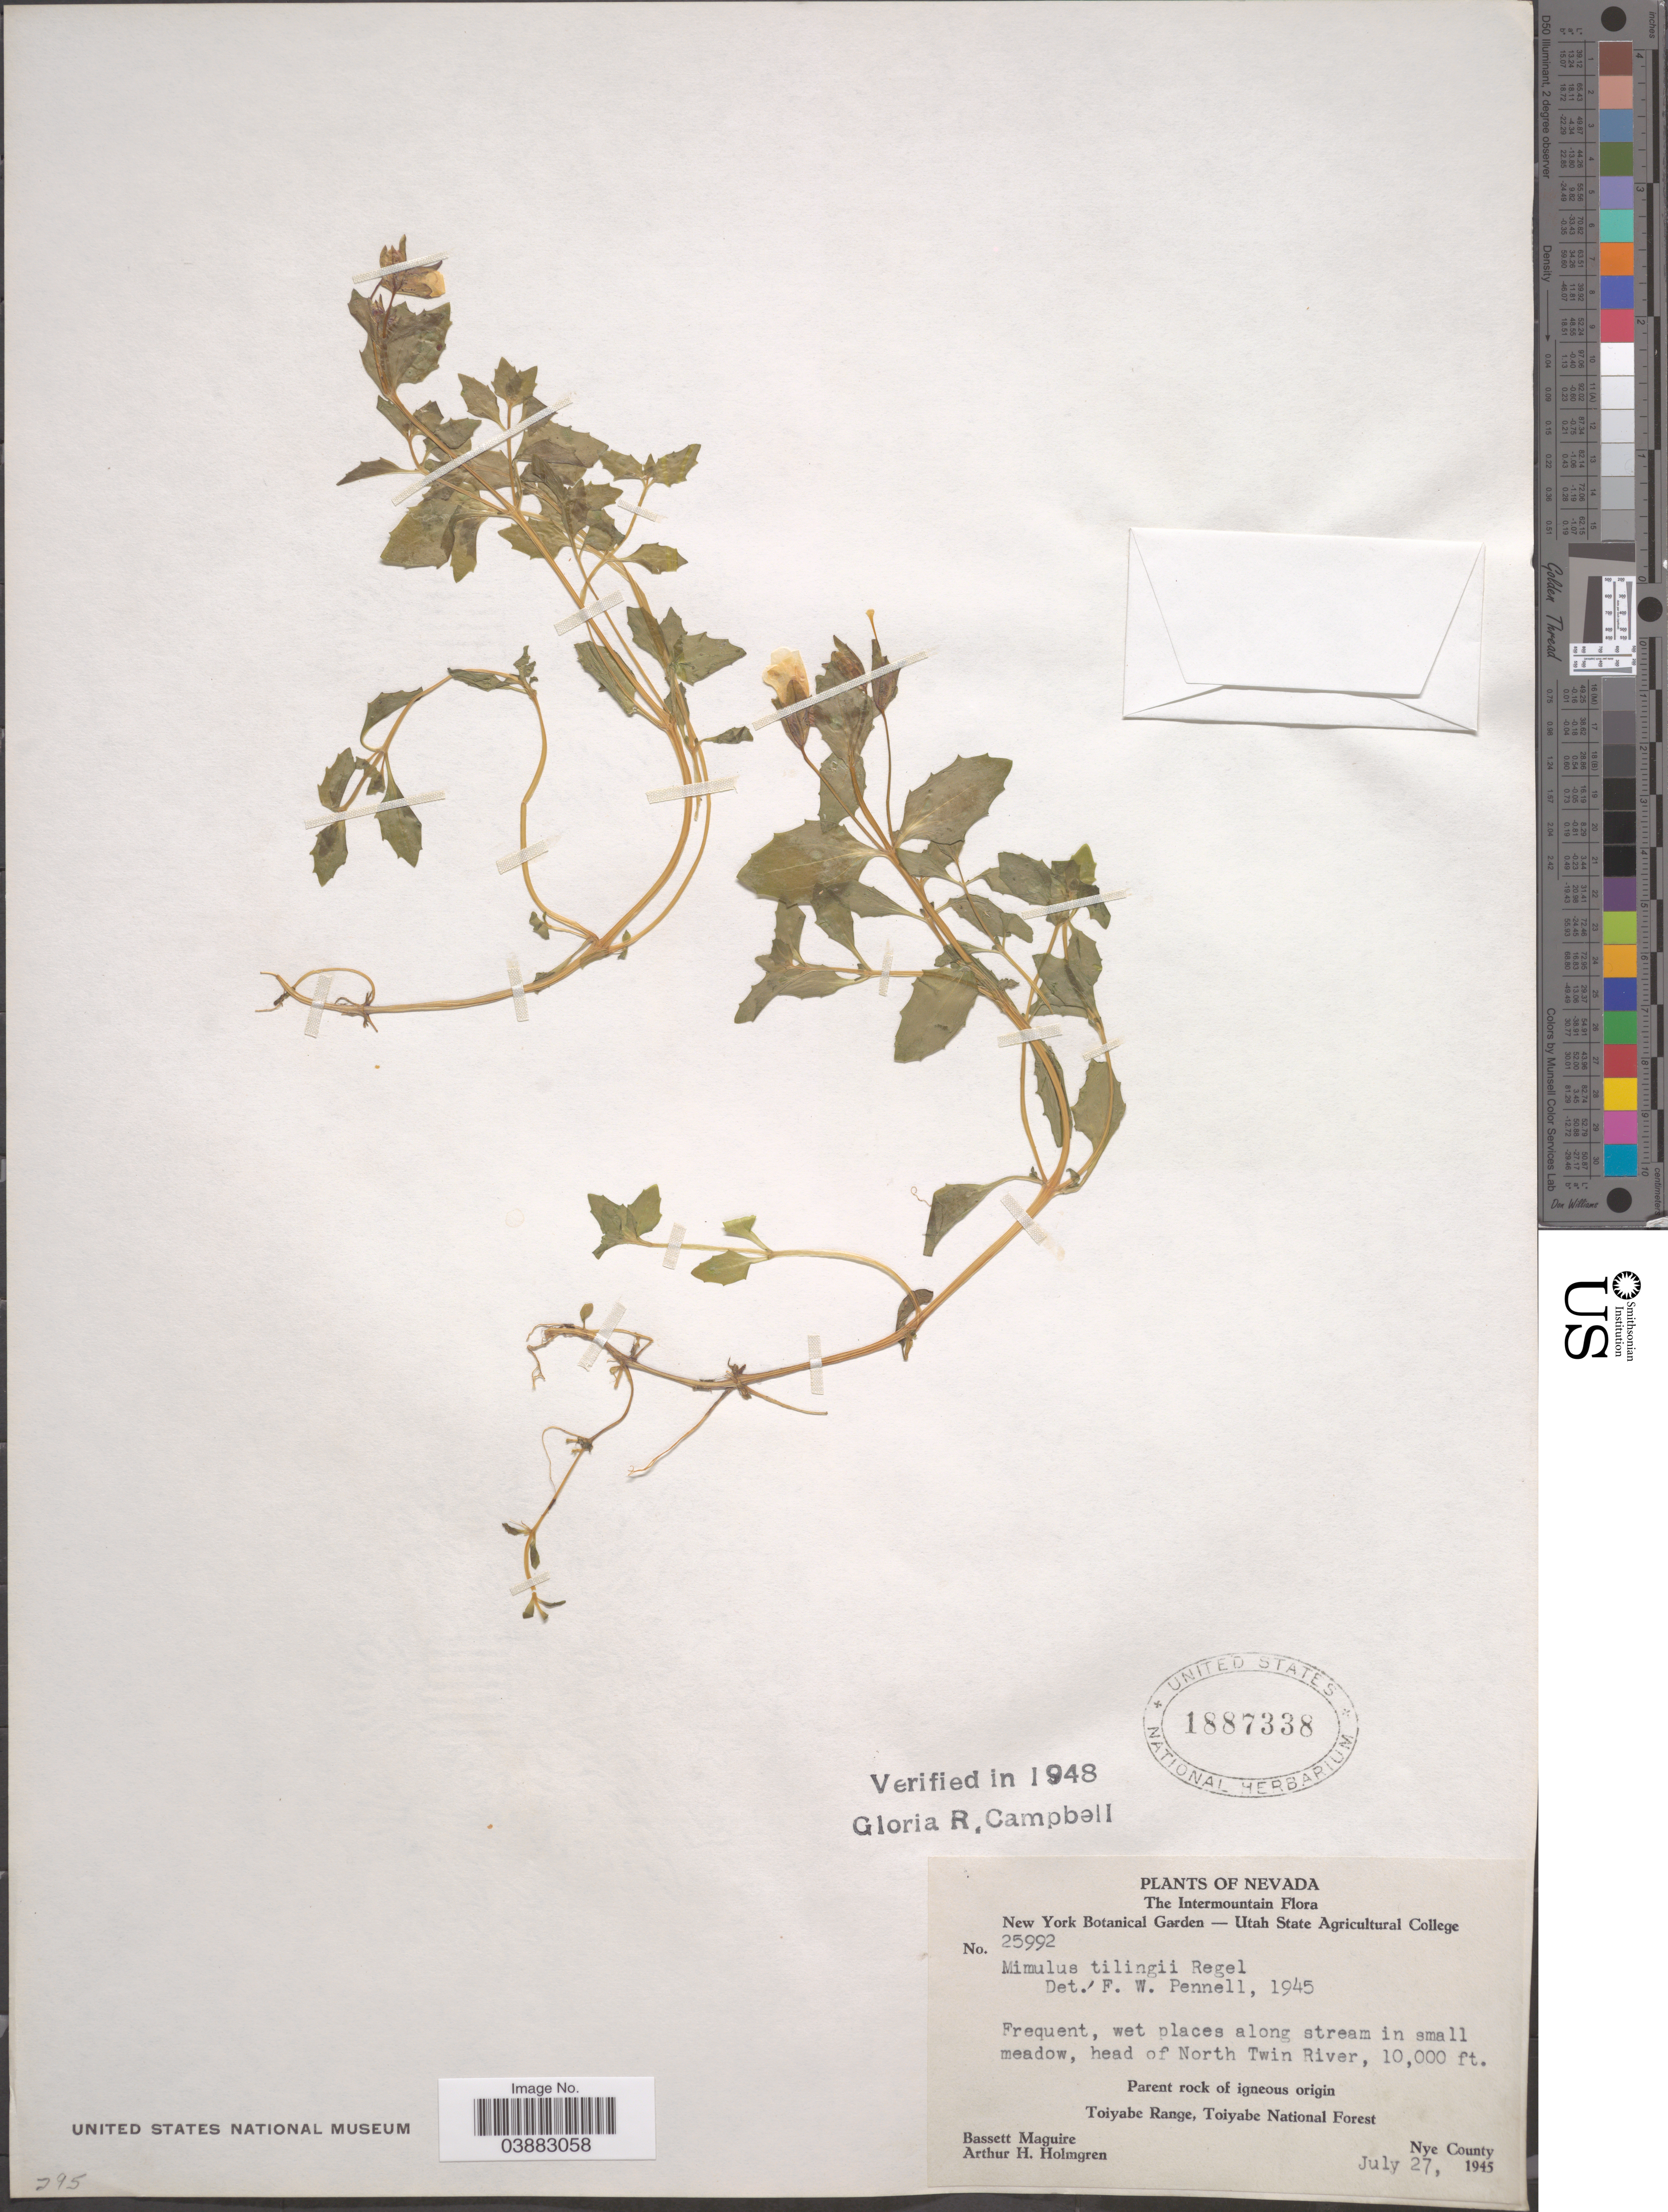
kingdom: Plantae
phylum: Tracheophyta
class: Magnoliopsida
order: Lamiales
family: Phrymaceae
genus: Mimulus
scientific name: Mimulus tilingii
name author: Regel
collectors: B. Maguire & A. H. Holmgren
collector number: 25992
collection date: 1945-07-27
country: United States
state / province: Nevada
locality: The Intermountain. Wet places along stream in small meadow, head of North Twin River. Parent rock of igneous origin. Toiyabe Range, Toiyabe National Forest. Nye County.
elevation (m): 305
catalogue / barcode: US 1887338